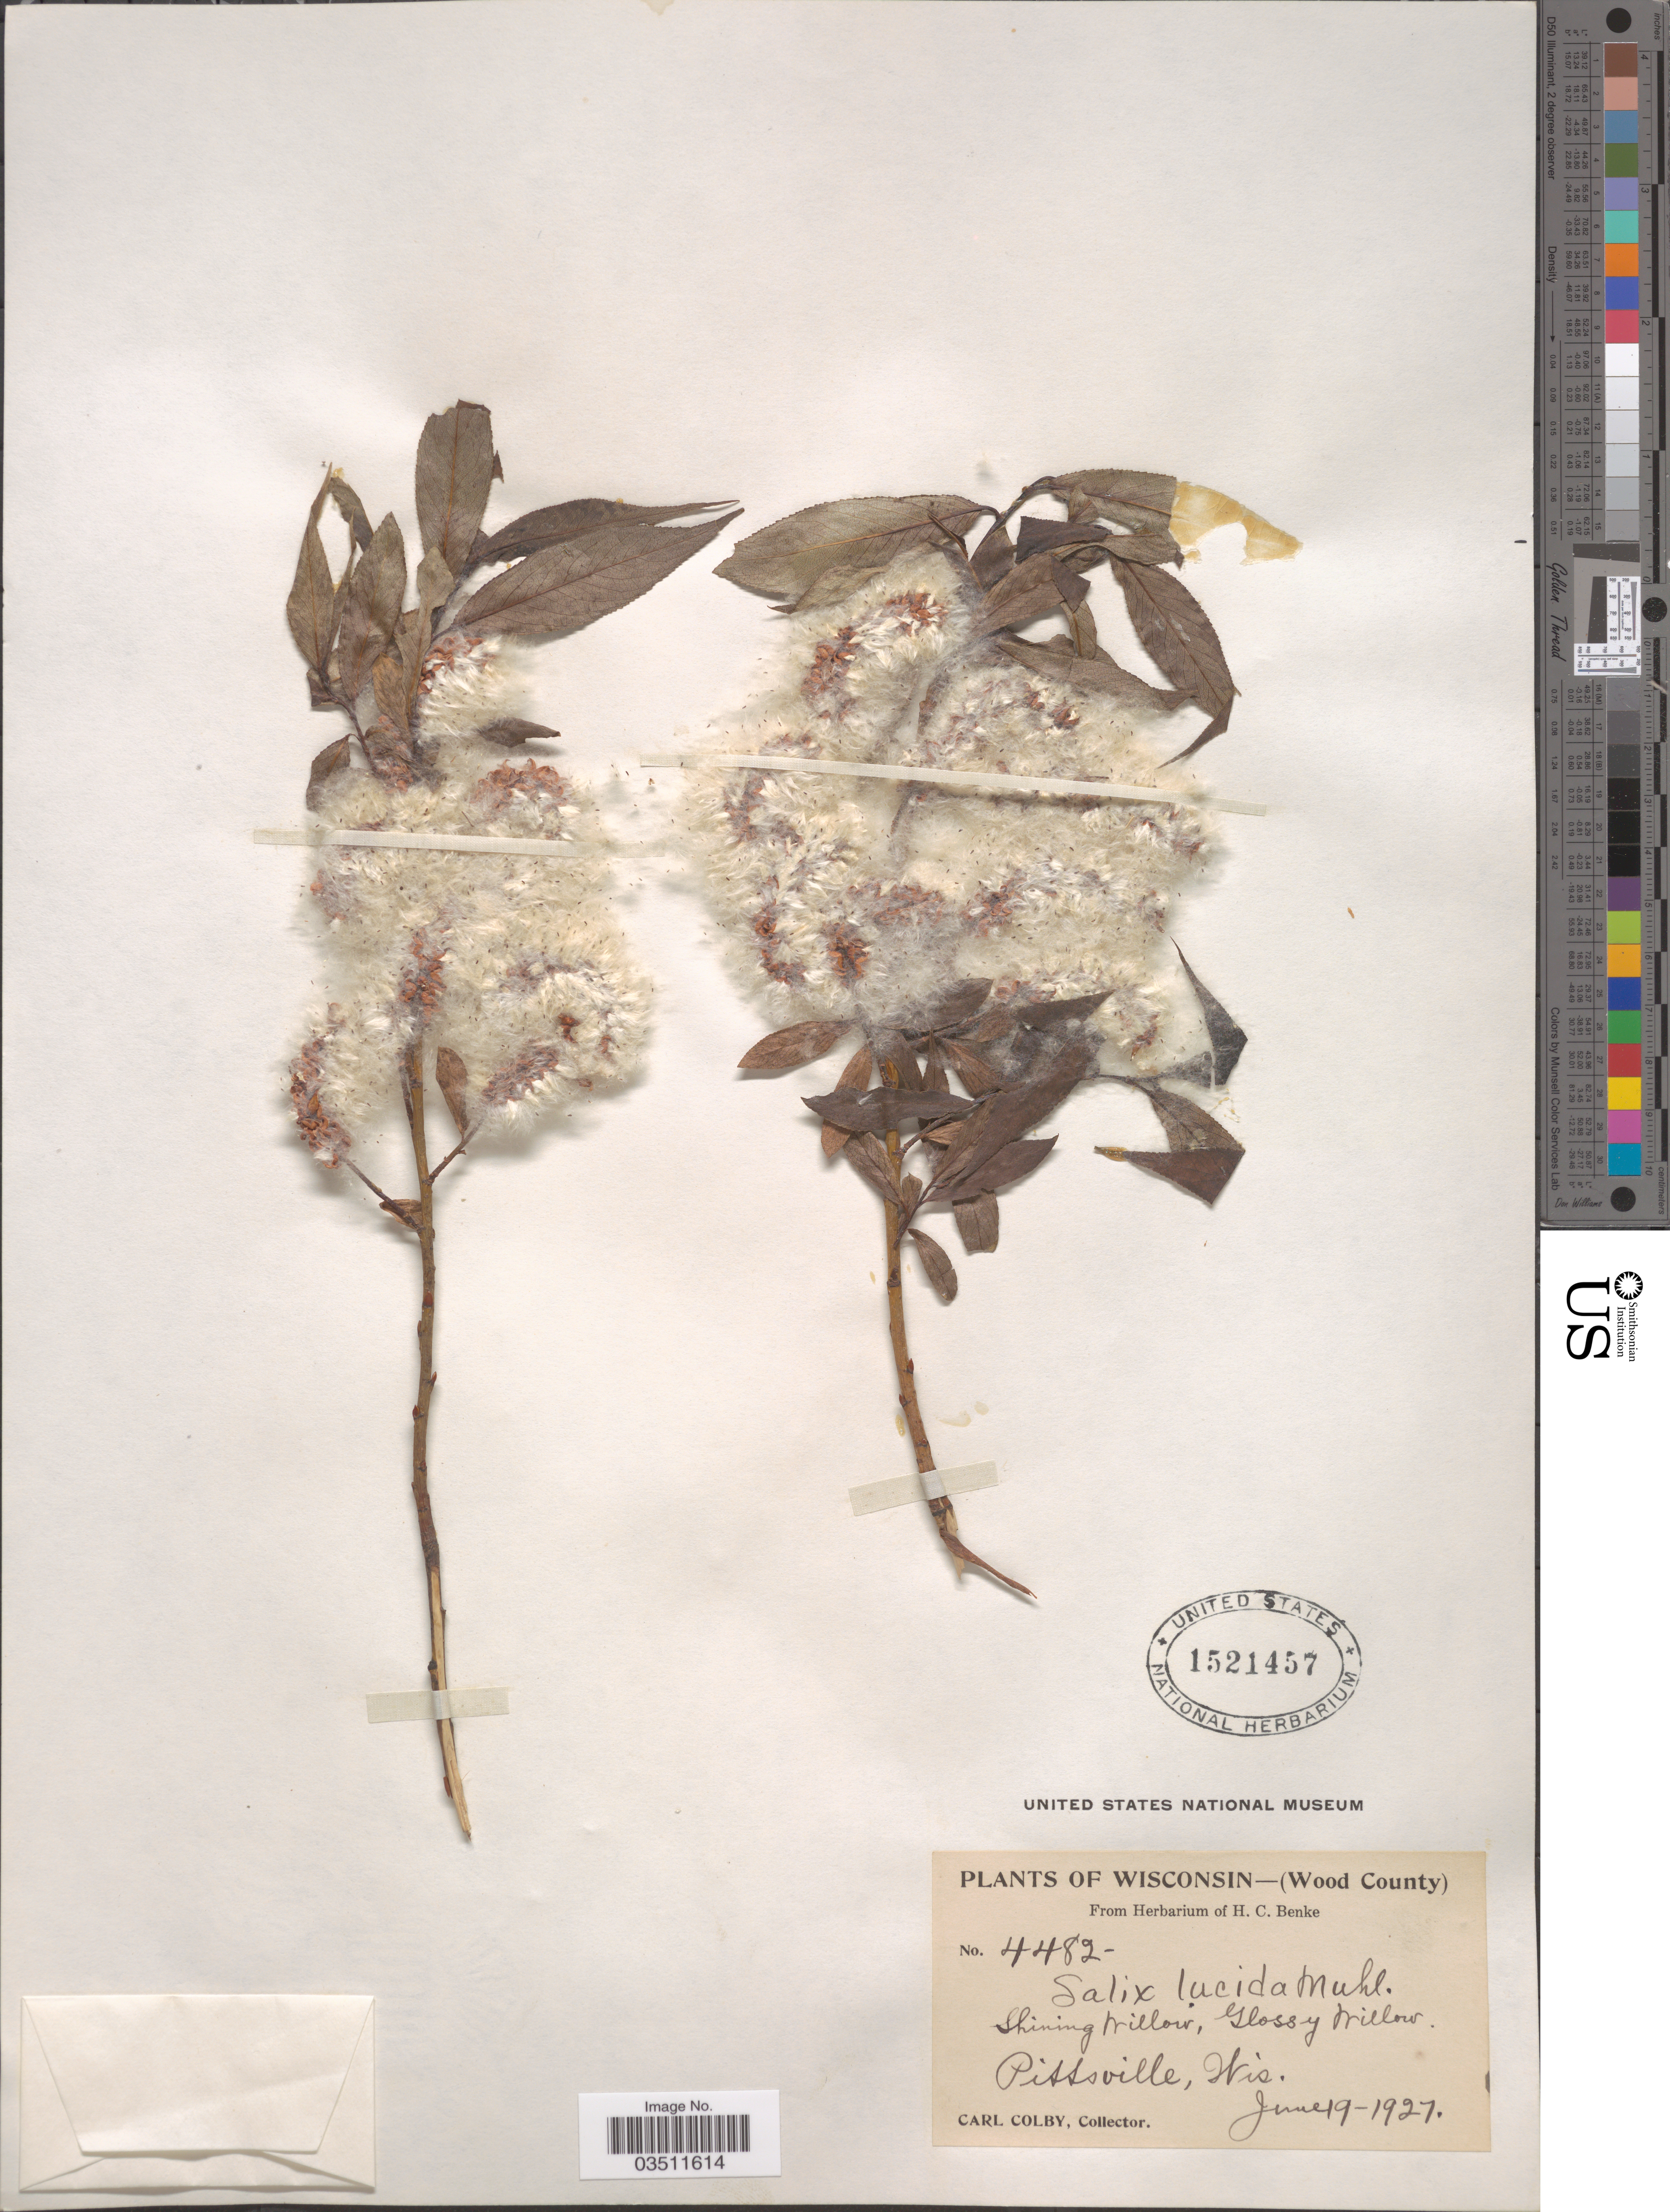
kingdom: Plantae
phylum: Tracheophyta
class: Magnoliopsida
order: Malpighiales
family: Salicaceae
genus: Salix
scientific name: Salix lucida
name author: Muhl.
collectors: C. Colby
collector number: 4482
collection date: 1927-06-19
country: United States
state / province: Wisconsin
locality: Wood County. Pittsville.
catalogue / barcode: US 1521457